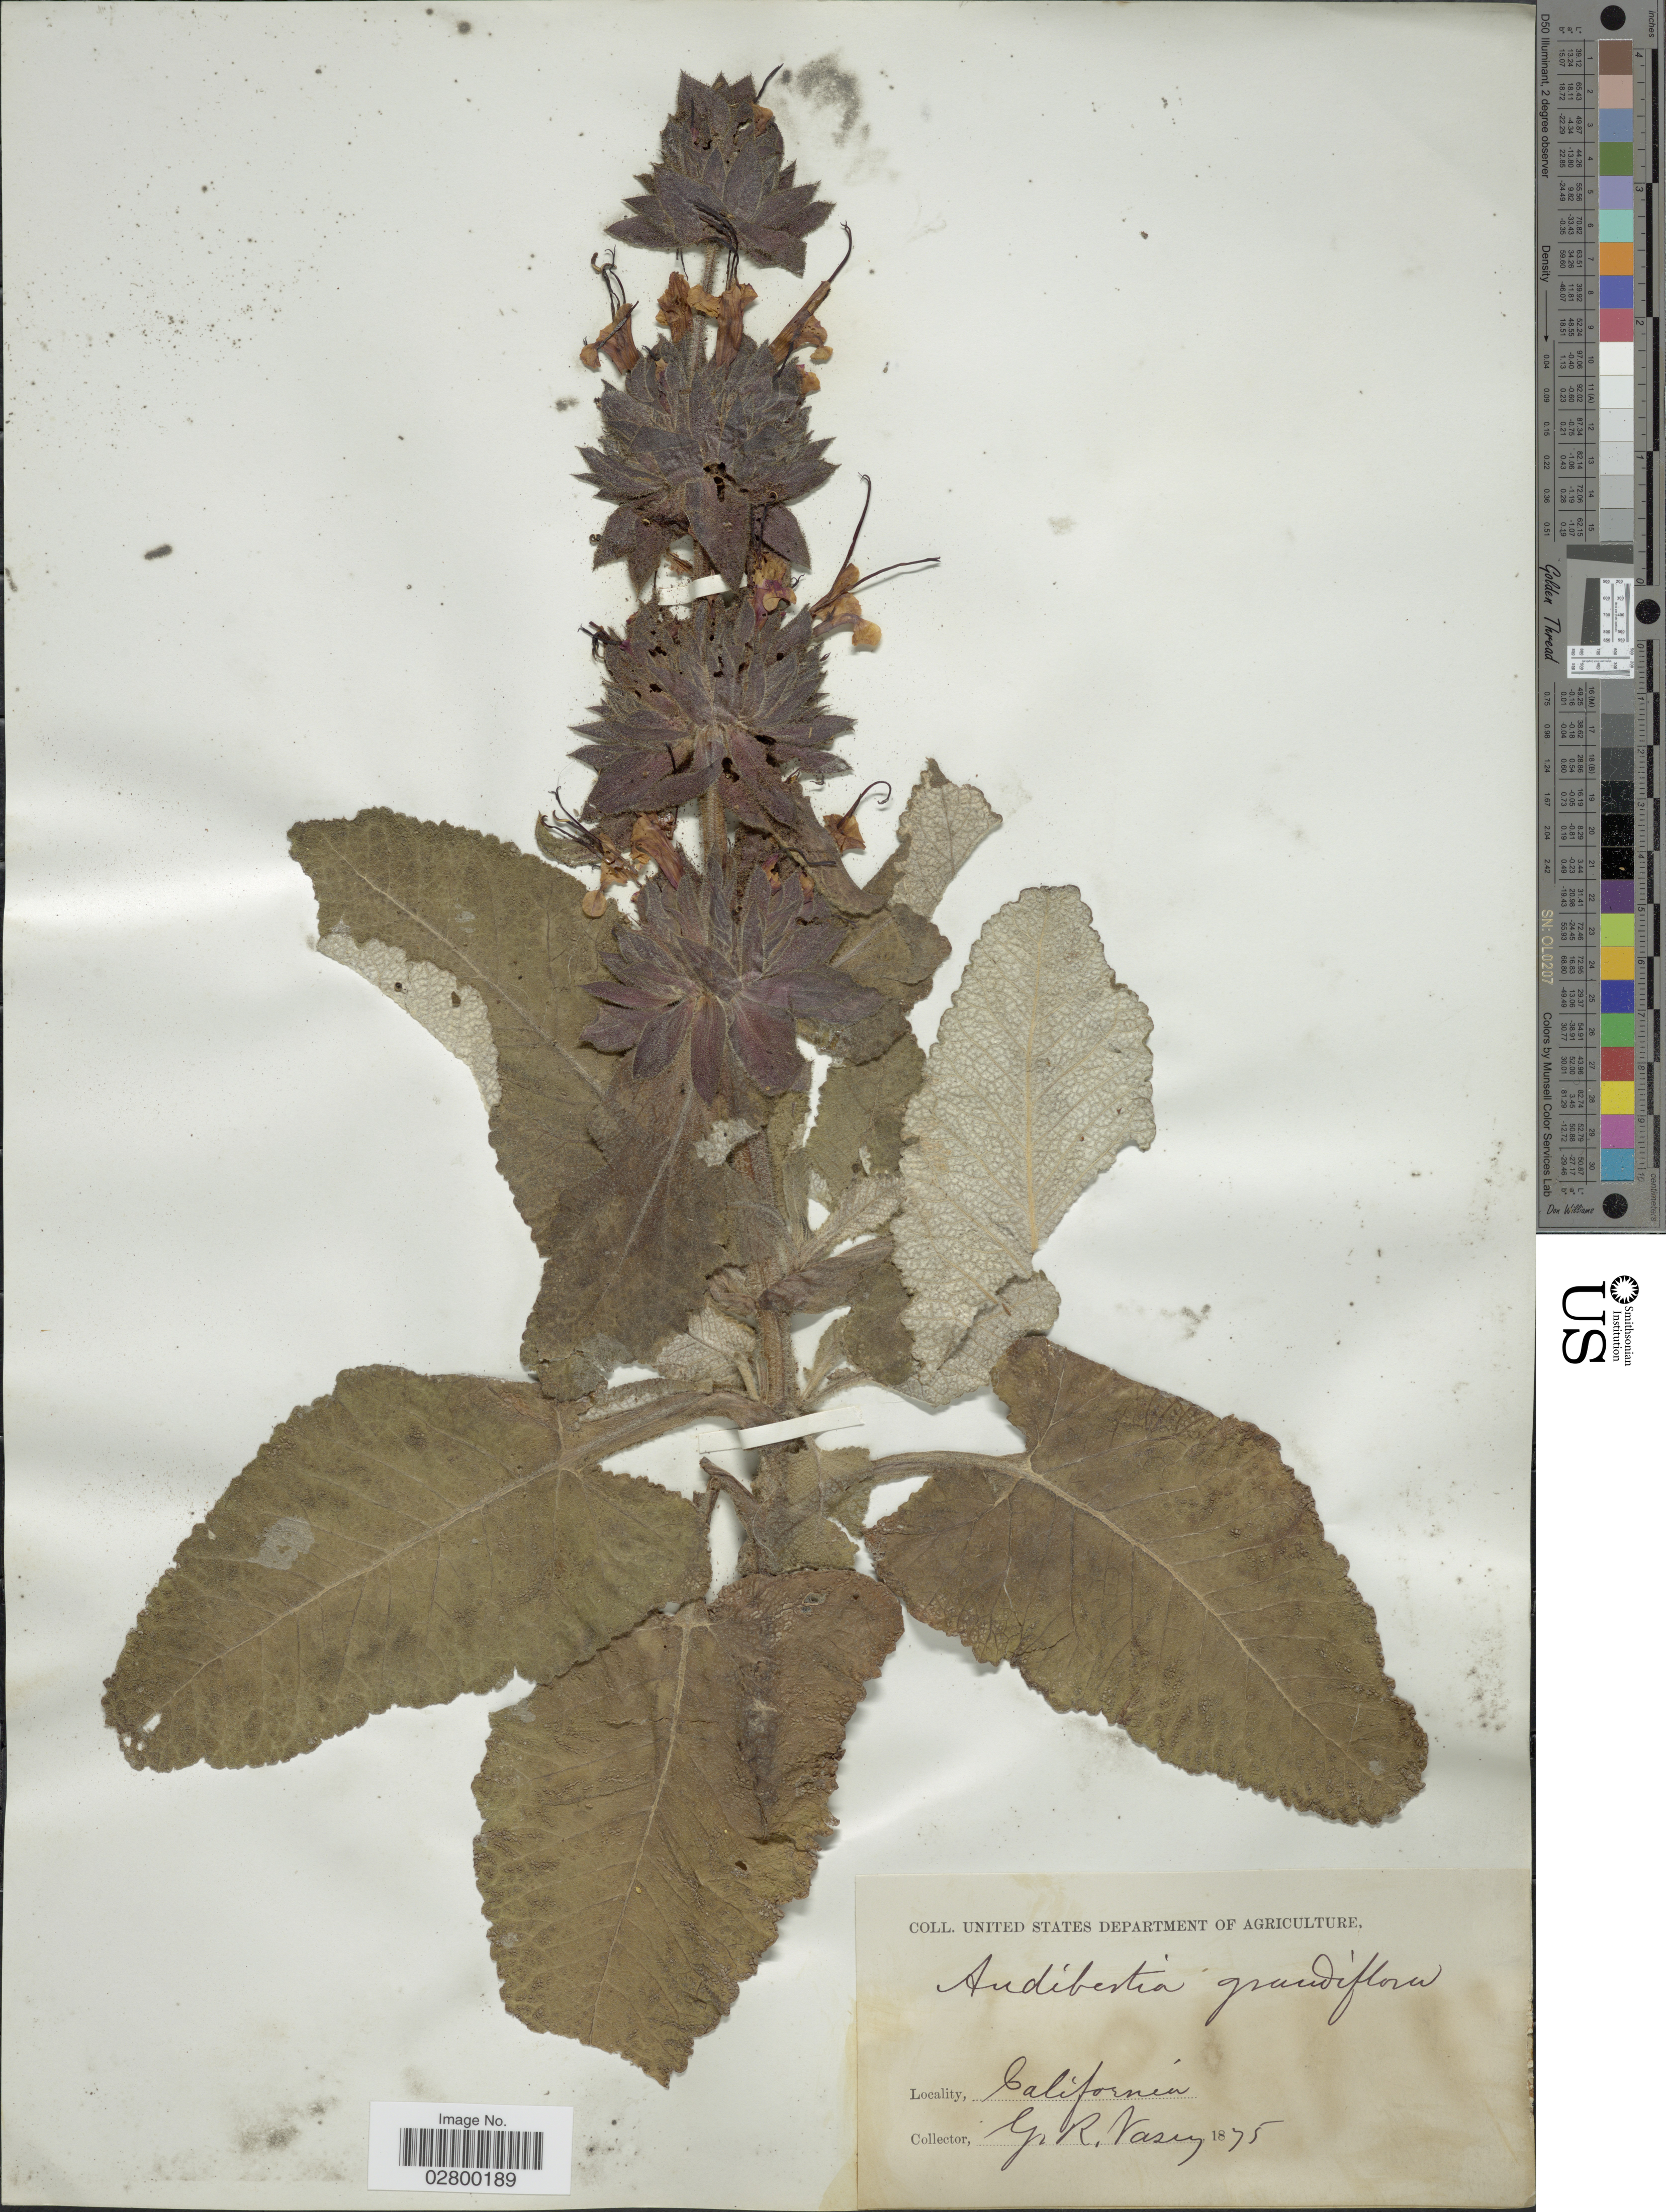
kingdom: Plantae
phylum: Tracheophyta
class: Magnoliopsida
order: Lamiales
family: Lamiaceae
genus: Salvia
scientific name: Salvia spathacea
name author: Greene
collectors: G. R. Vasey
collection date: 1875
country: United States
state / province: California